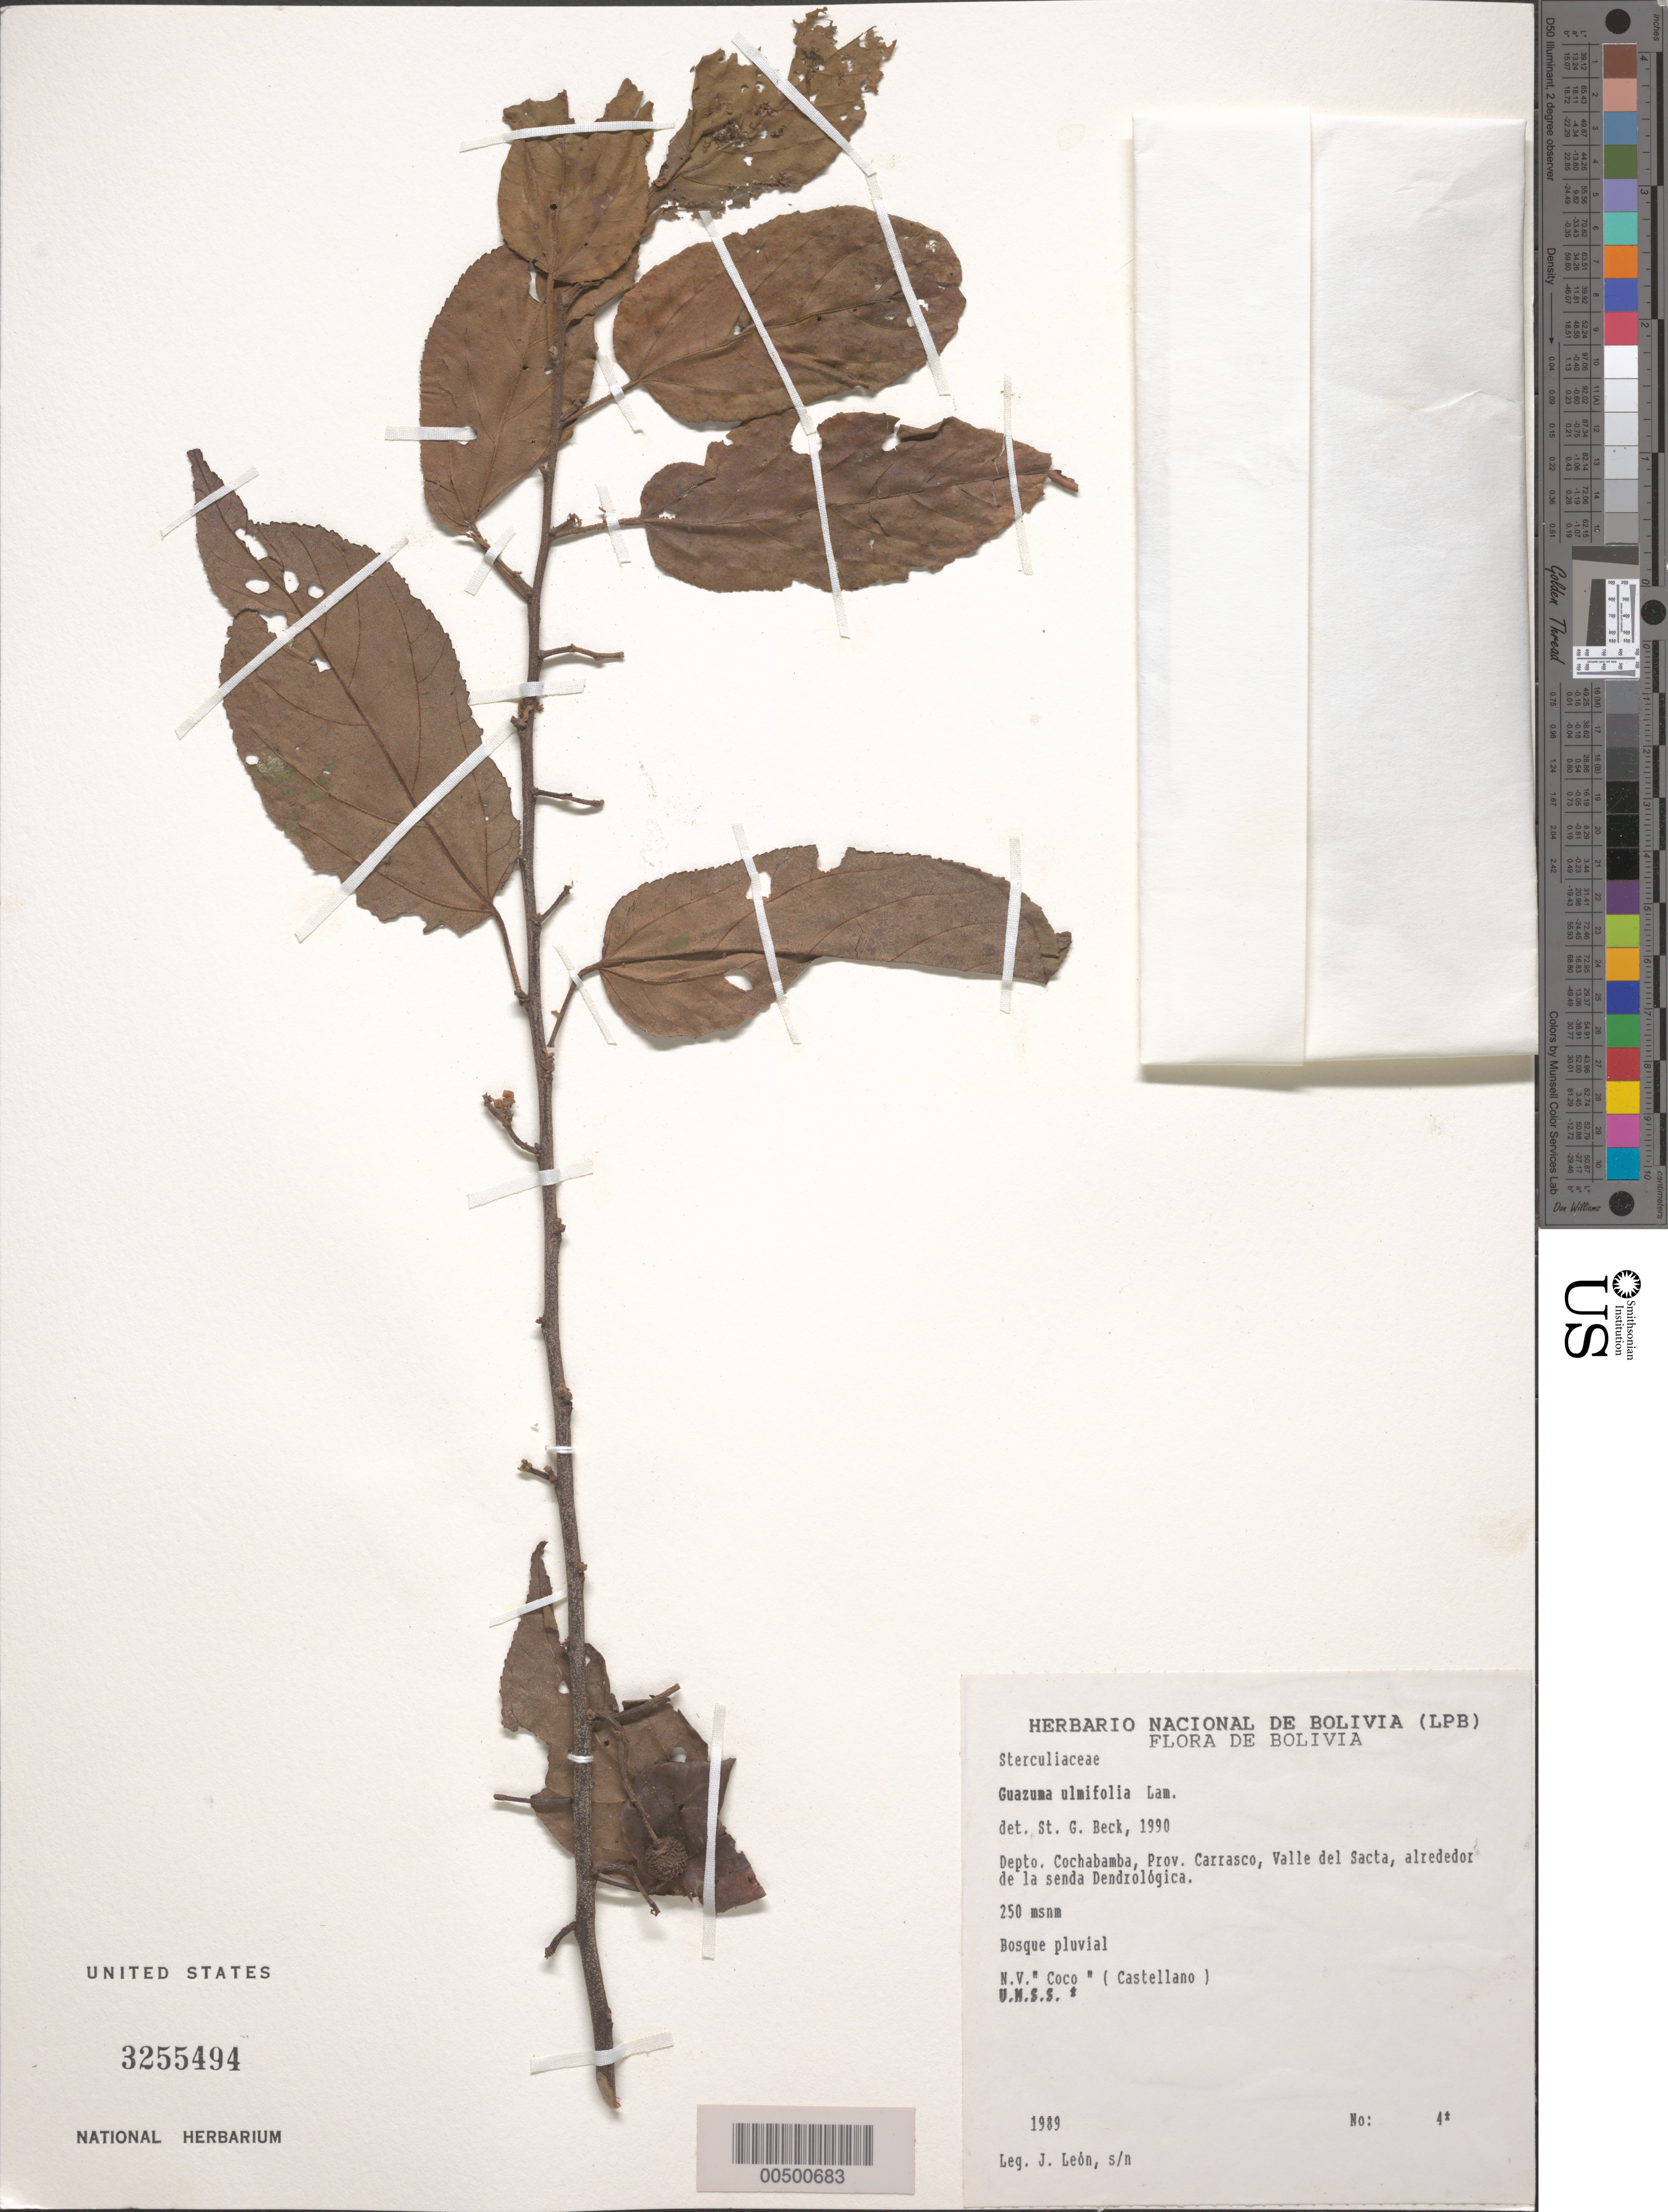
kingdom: Plantae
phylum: Tracheophyta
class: Magnoliopsida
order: Malvales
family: Malvaceae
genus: Guazuma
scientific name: Guazuma ulmifolia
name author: Lam.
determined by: Beck, S. G.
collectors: J. León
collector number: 4*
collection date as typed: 1989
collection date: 1989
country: Bolivia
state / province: Cochabamba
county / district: Carrasco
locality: Valle del Sacta, Alrededor de la senda Dendrológica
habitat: Bosque pluvial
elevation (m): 250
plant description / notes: Common name: Coco; Common name language: Castellano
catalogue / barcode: US 3255494